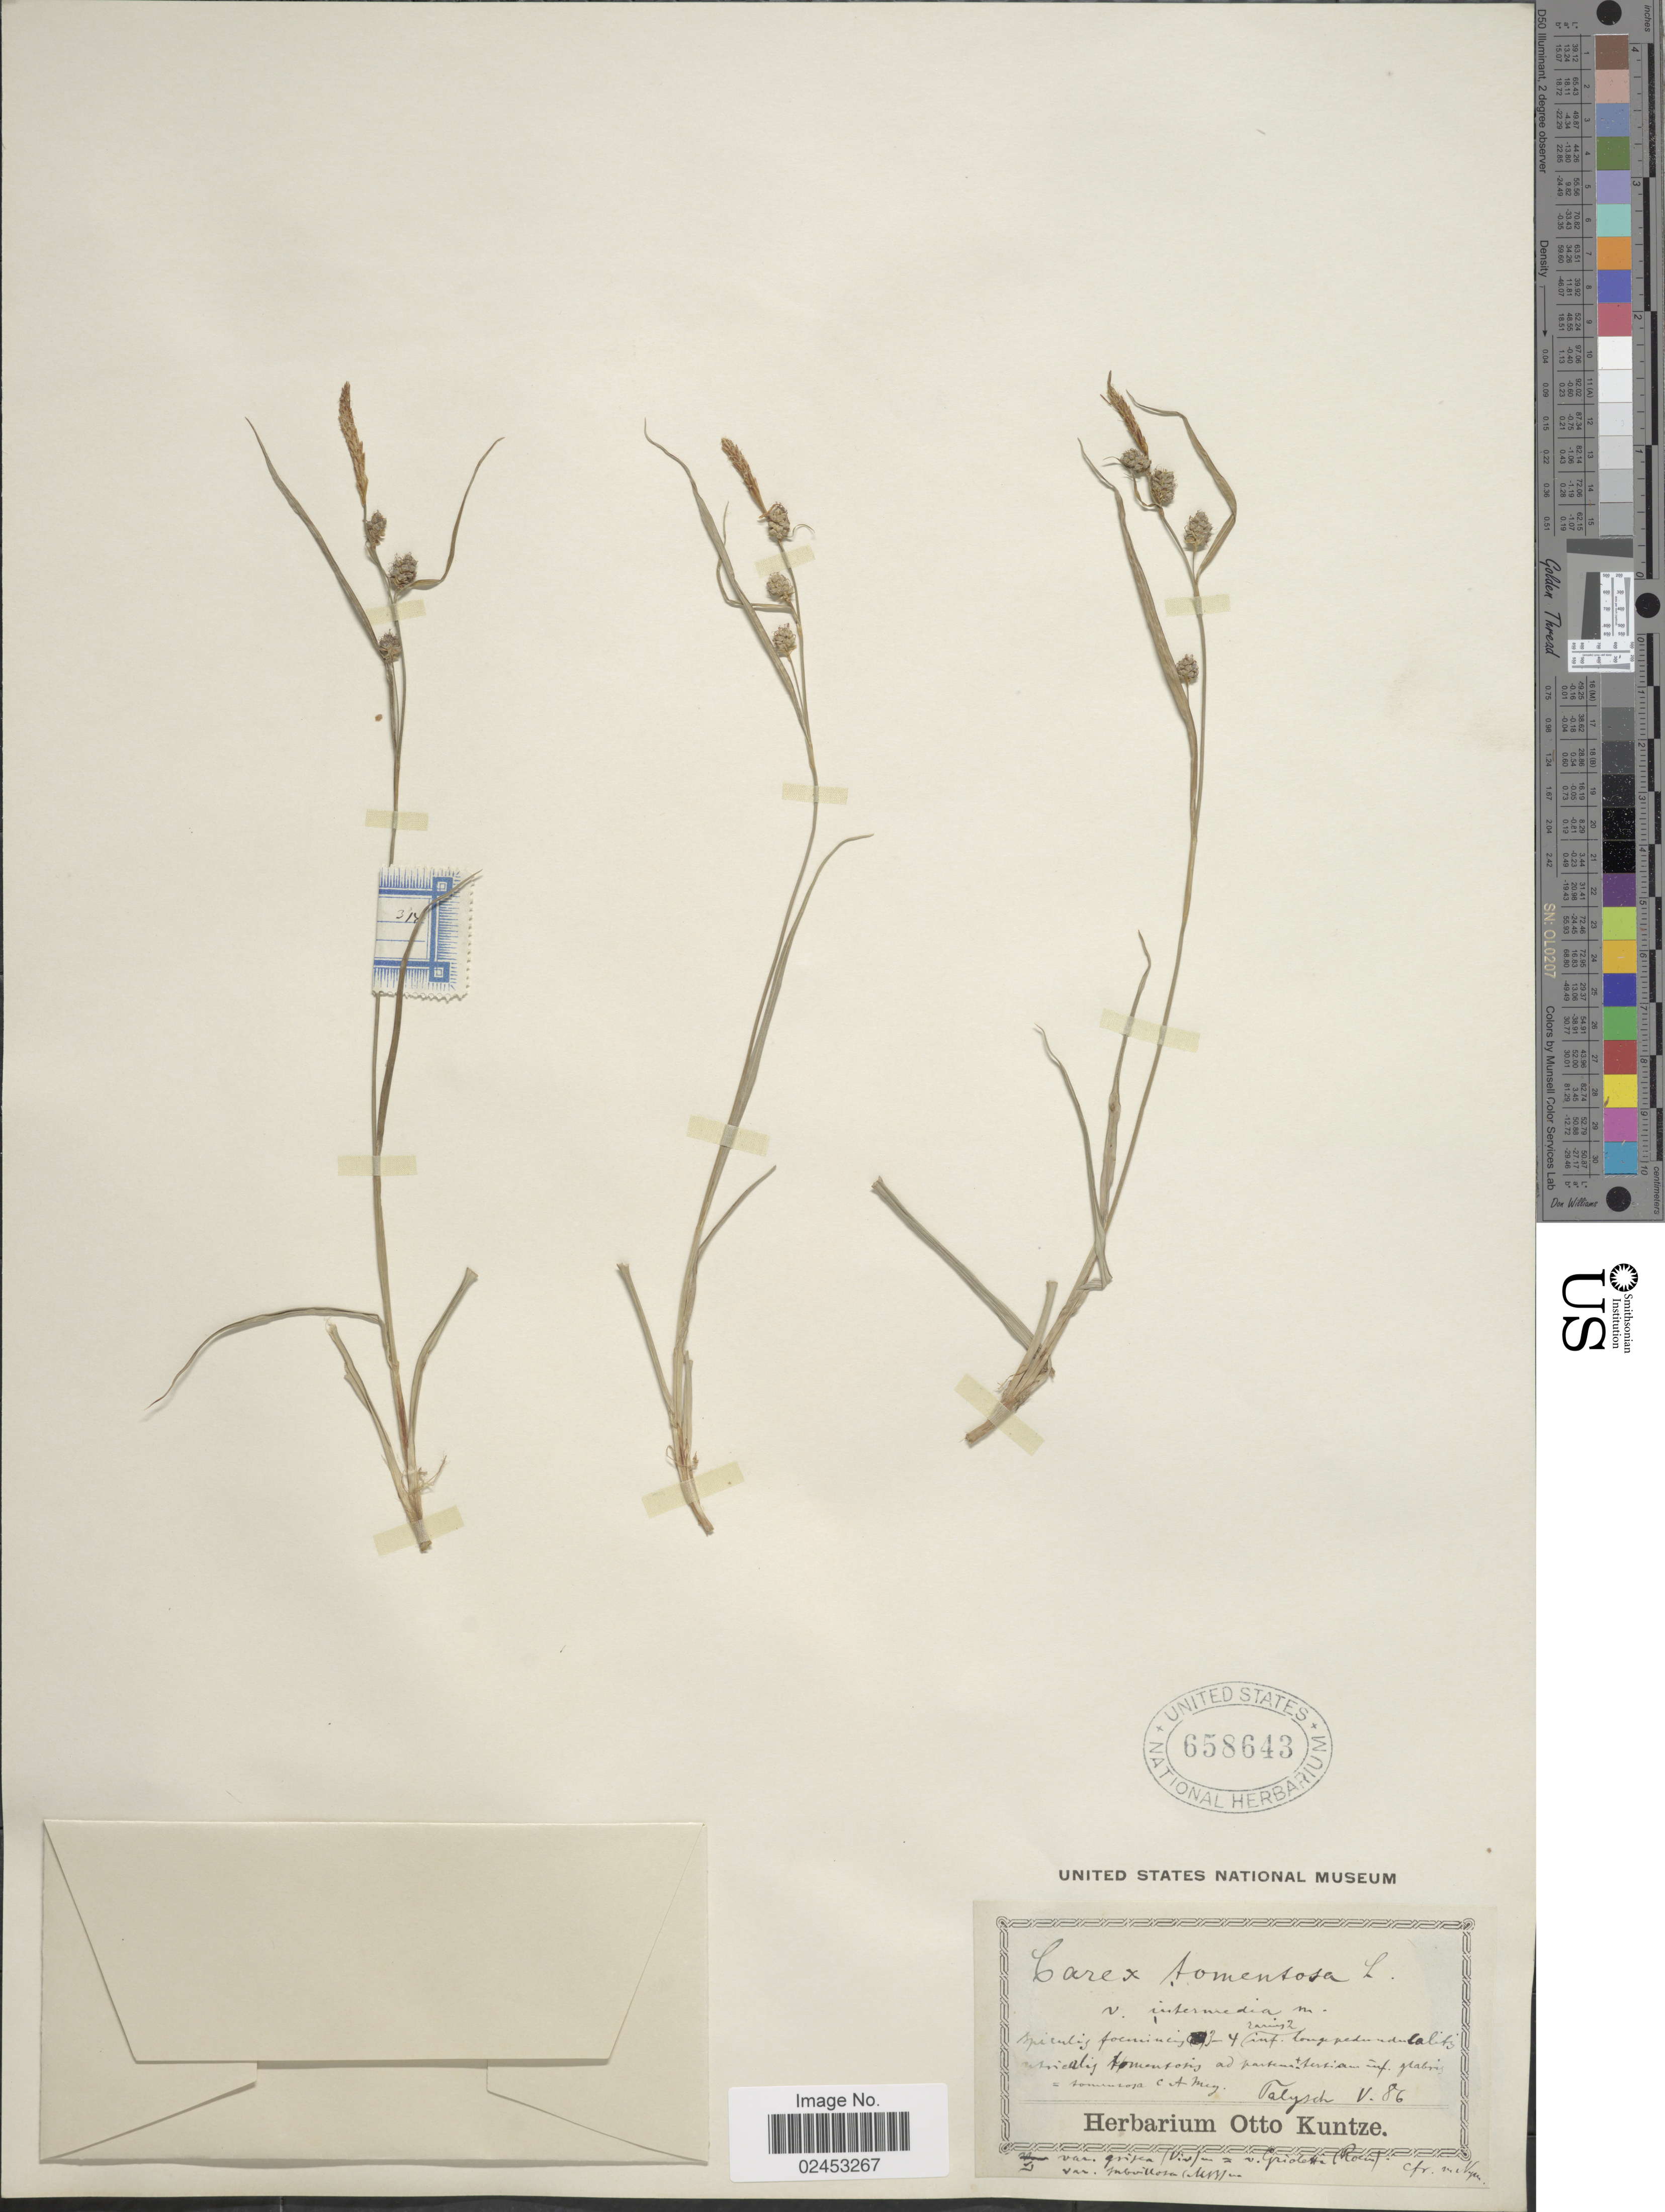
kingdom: Plantae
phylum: Tracheophyta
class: Liliopsida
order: Poales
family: Cyperaceae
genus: Carex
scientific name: Carex tomentosa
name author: L.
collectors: ex herb. Otto Kuntze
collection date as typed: Transcribed d/m/y: /5/86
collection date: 1886-05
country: Azerbaijan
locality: Talysch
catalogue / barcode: US 658643